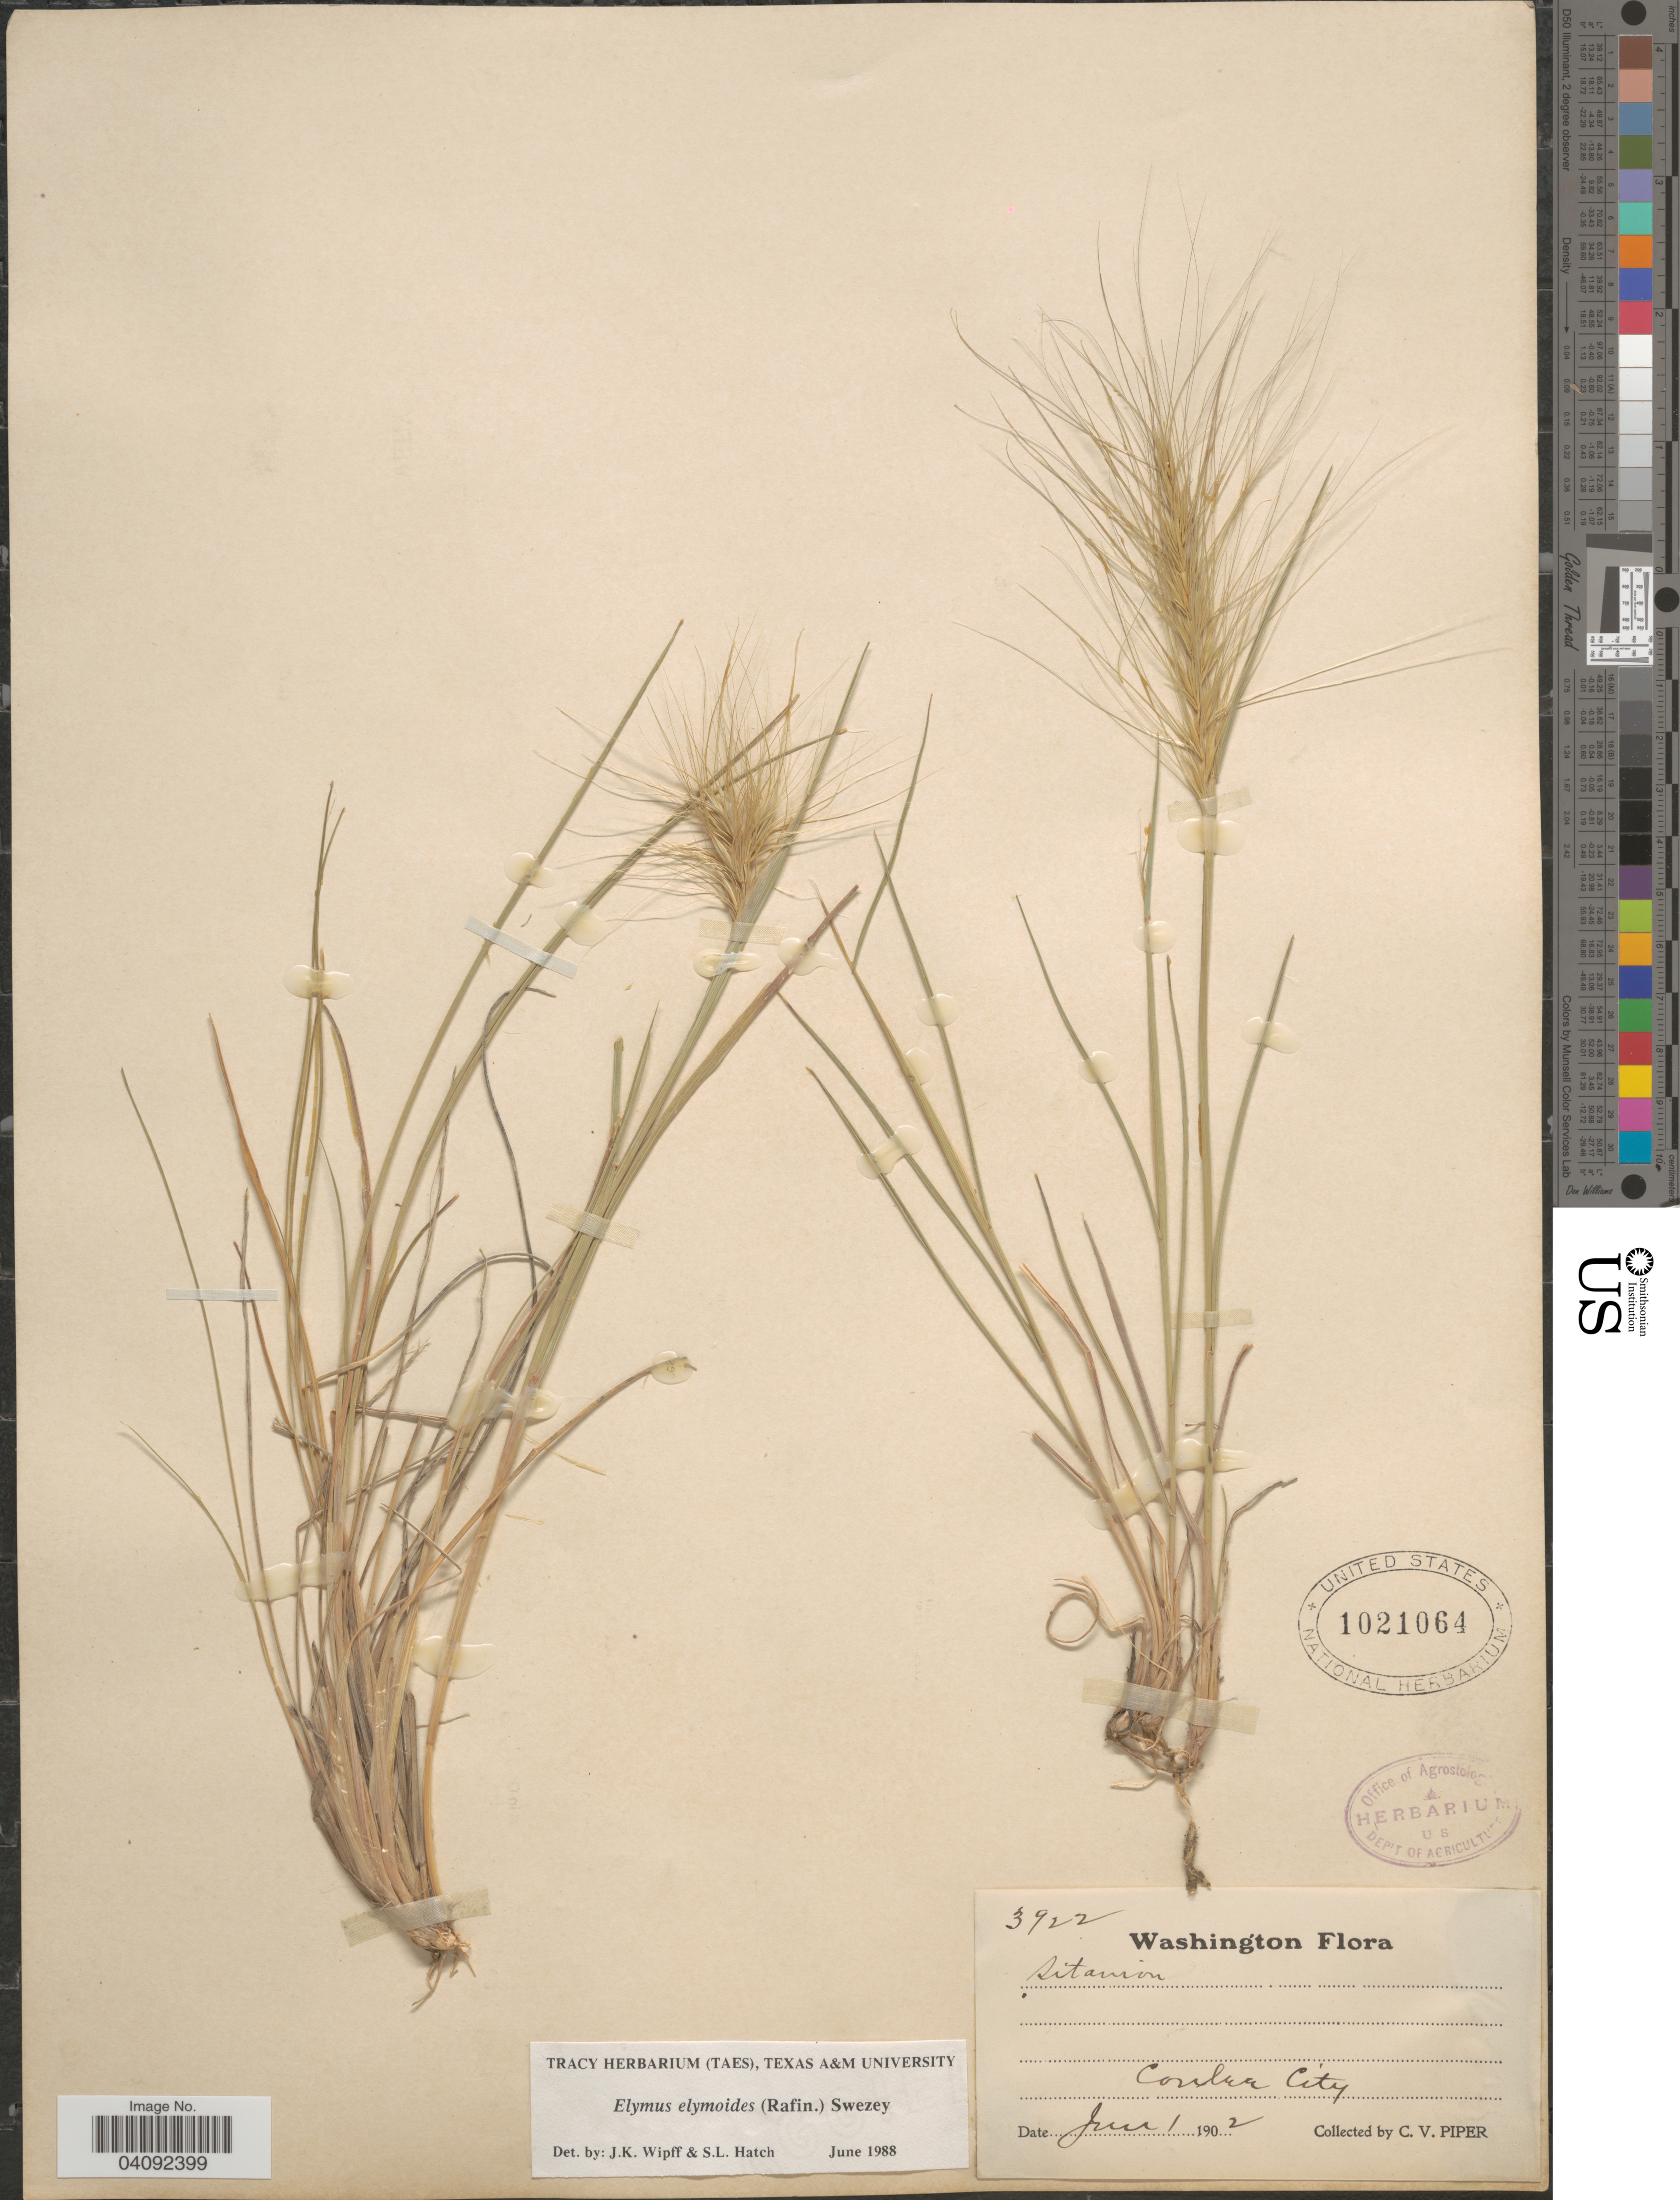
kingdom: Plantae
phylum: Tracheophyta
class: Liliopsida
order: Poales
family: Poaceae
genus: Elymus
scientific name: Elymus elymoides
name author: (Raf.) Swezey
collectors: C. V. Piper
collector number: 3922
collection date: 1902-06-01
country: United States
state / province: Washington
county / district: Grant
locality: Coulee City.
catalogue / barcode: US 1021064